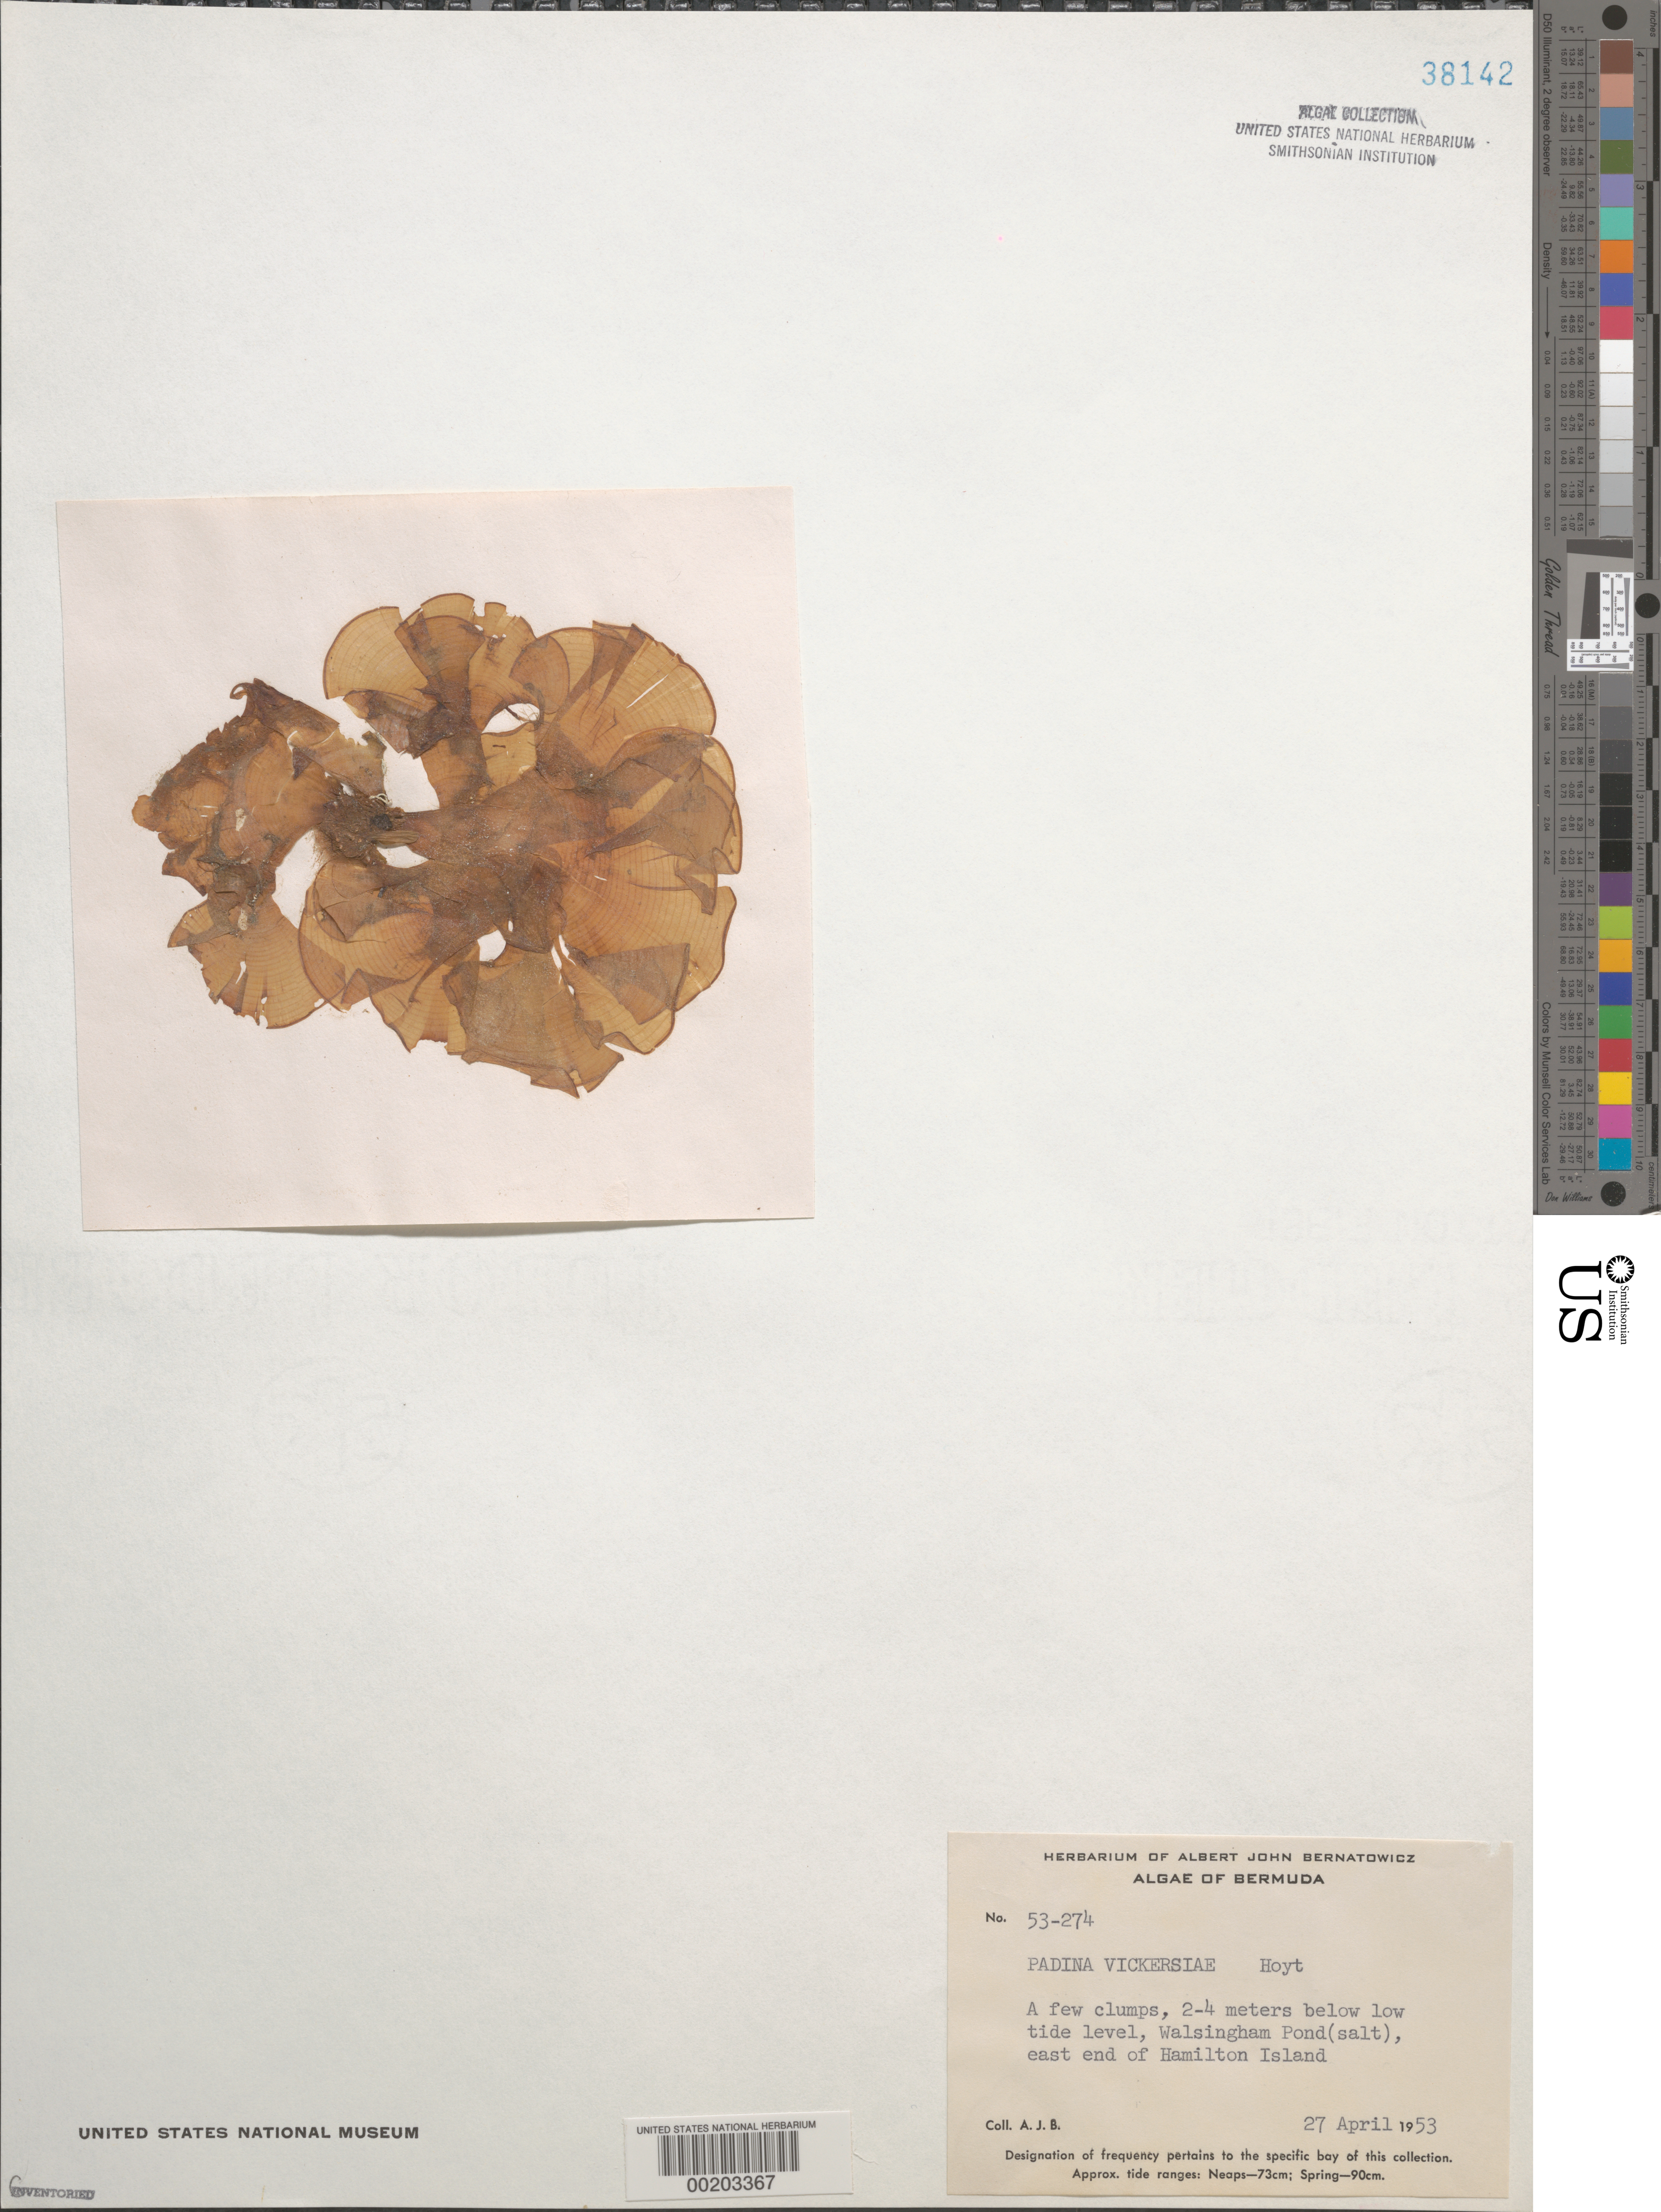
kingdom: Chromista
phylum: Ochrophyta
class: Phaeophyceae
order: Dictyotales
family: Dictyotaceae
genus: Padina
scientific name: Padina gymnospora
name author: (Kütz.) O.G. Sond.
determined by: Algae name updating Project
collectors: A. Bernatowicz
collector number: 53-274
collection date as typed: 27 Apr 1953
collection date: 1953-04-27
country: Bermuda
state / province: Hamilton Parish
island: Bermuda Island (Hamilton Island)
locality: Walsingham Pond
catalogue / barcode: US 38142